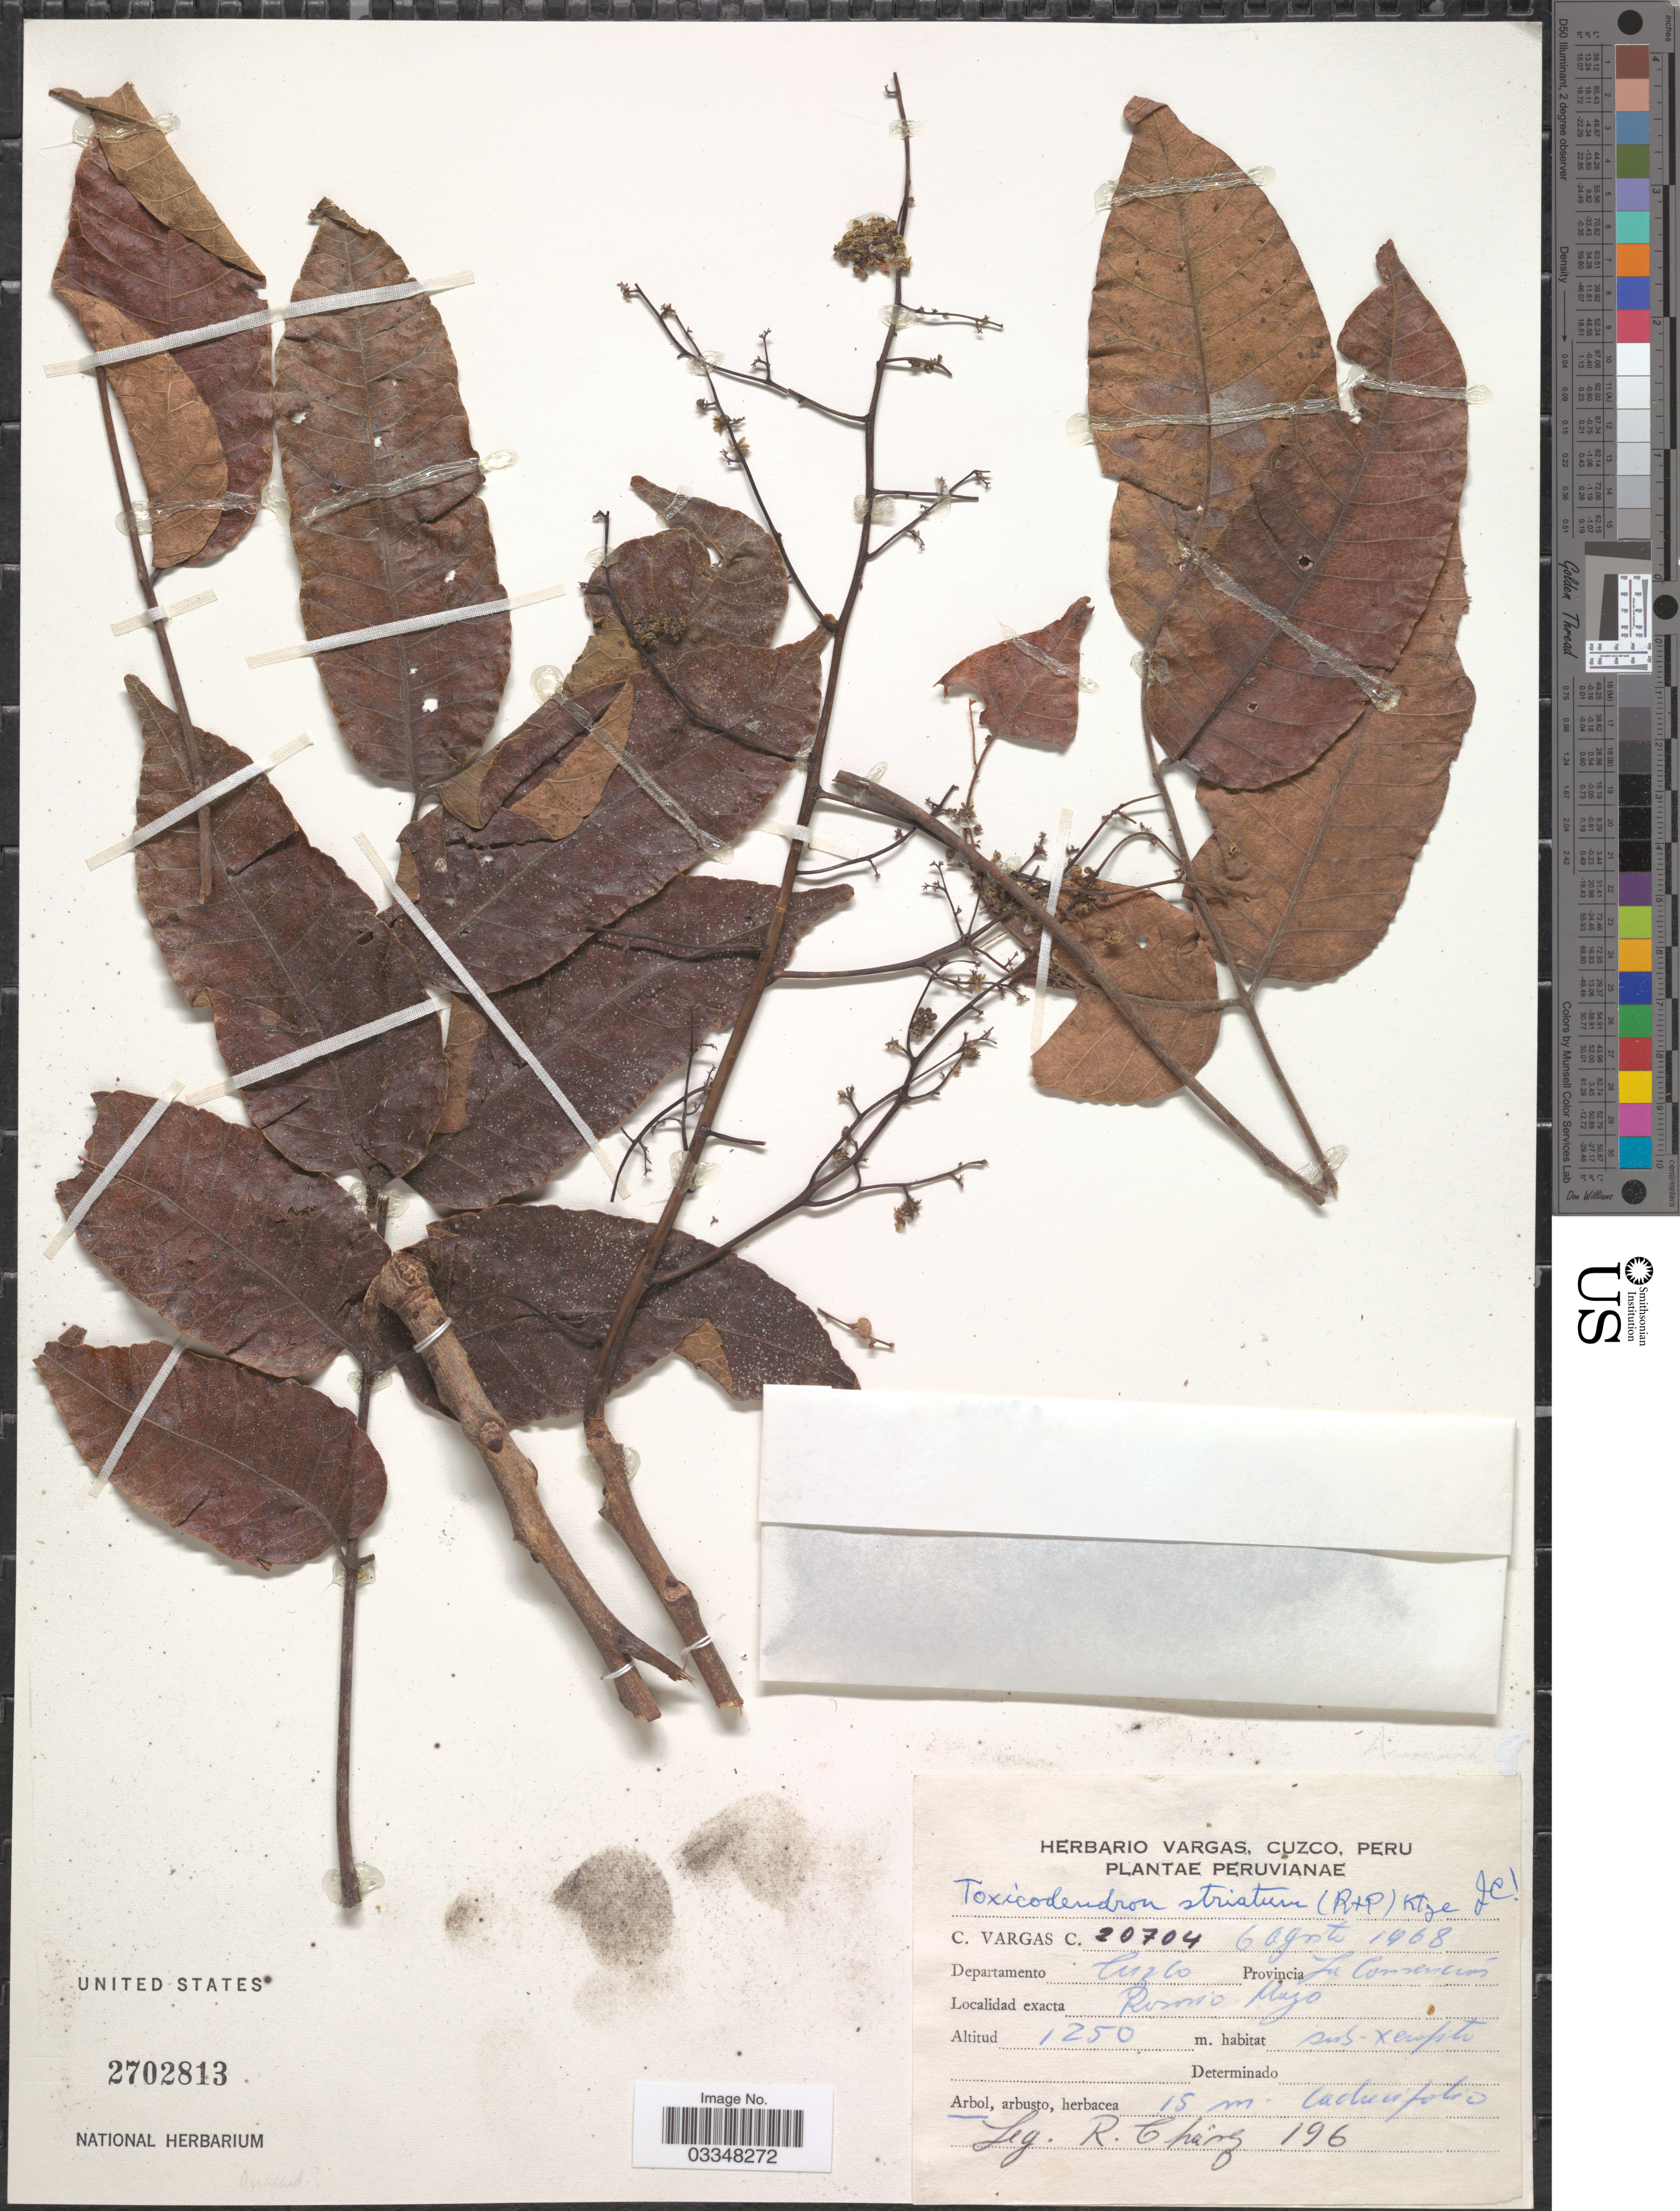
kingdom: Plantae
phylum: Tracheophyta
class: Magnoliopsida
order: Sapindales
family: Anacardiaceae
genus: Astronium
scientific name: Astronium fraxinifolium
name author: Schott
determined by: Mitchell, John D.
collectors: R. Chávez & C. Vargas Calderón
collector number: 196/20704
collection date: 1968-08-06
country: Peru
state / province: Cusco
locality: Departamento Cusco. Provincia La Convención.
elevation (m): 1250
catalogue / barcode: US 2702813